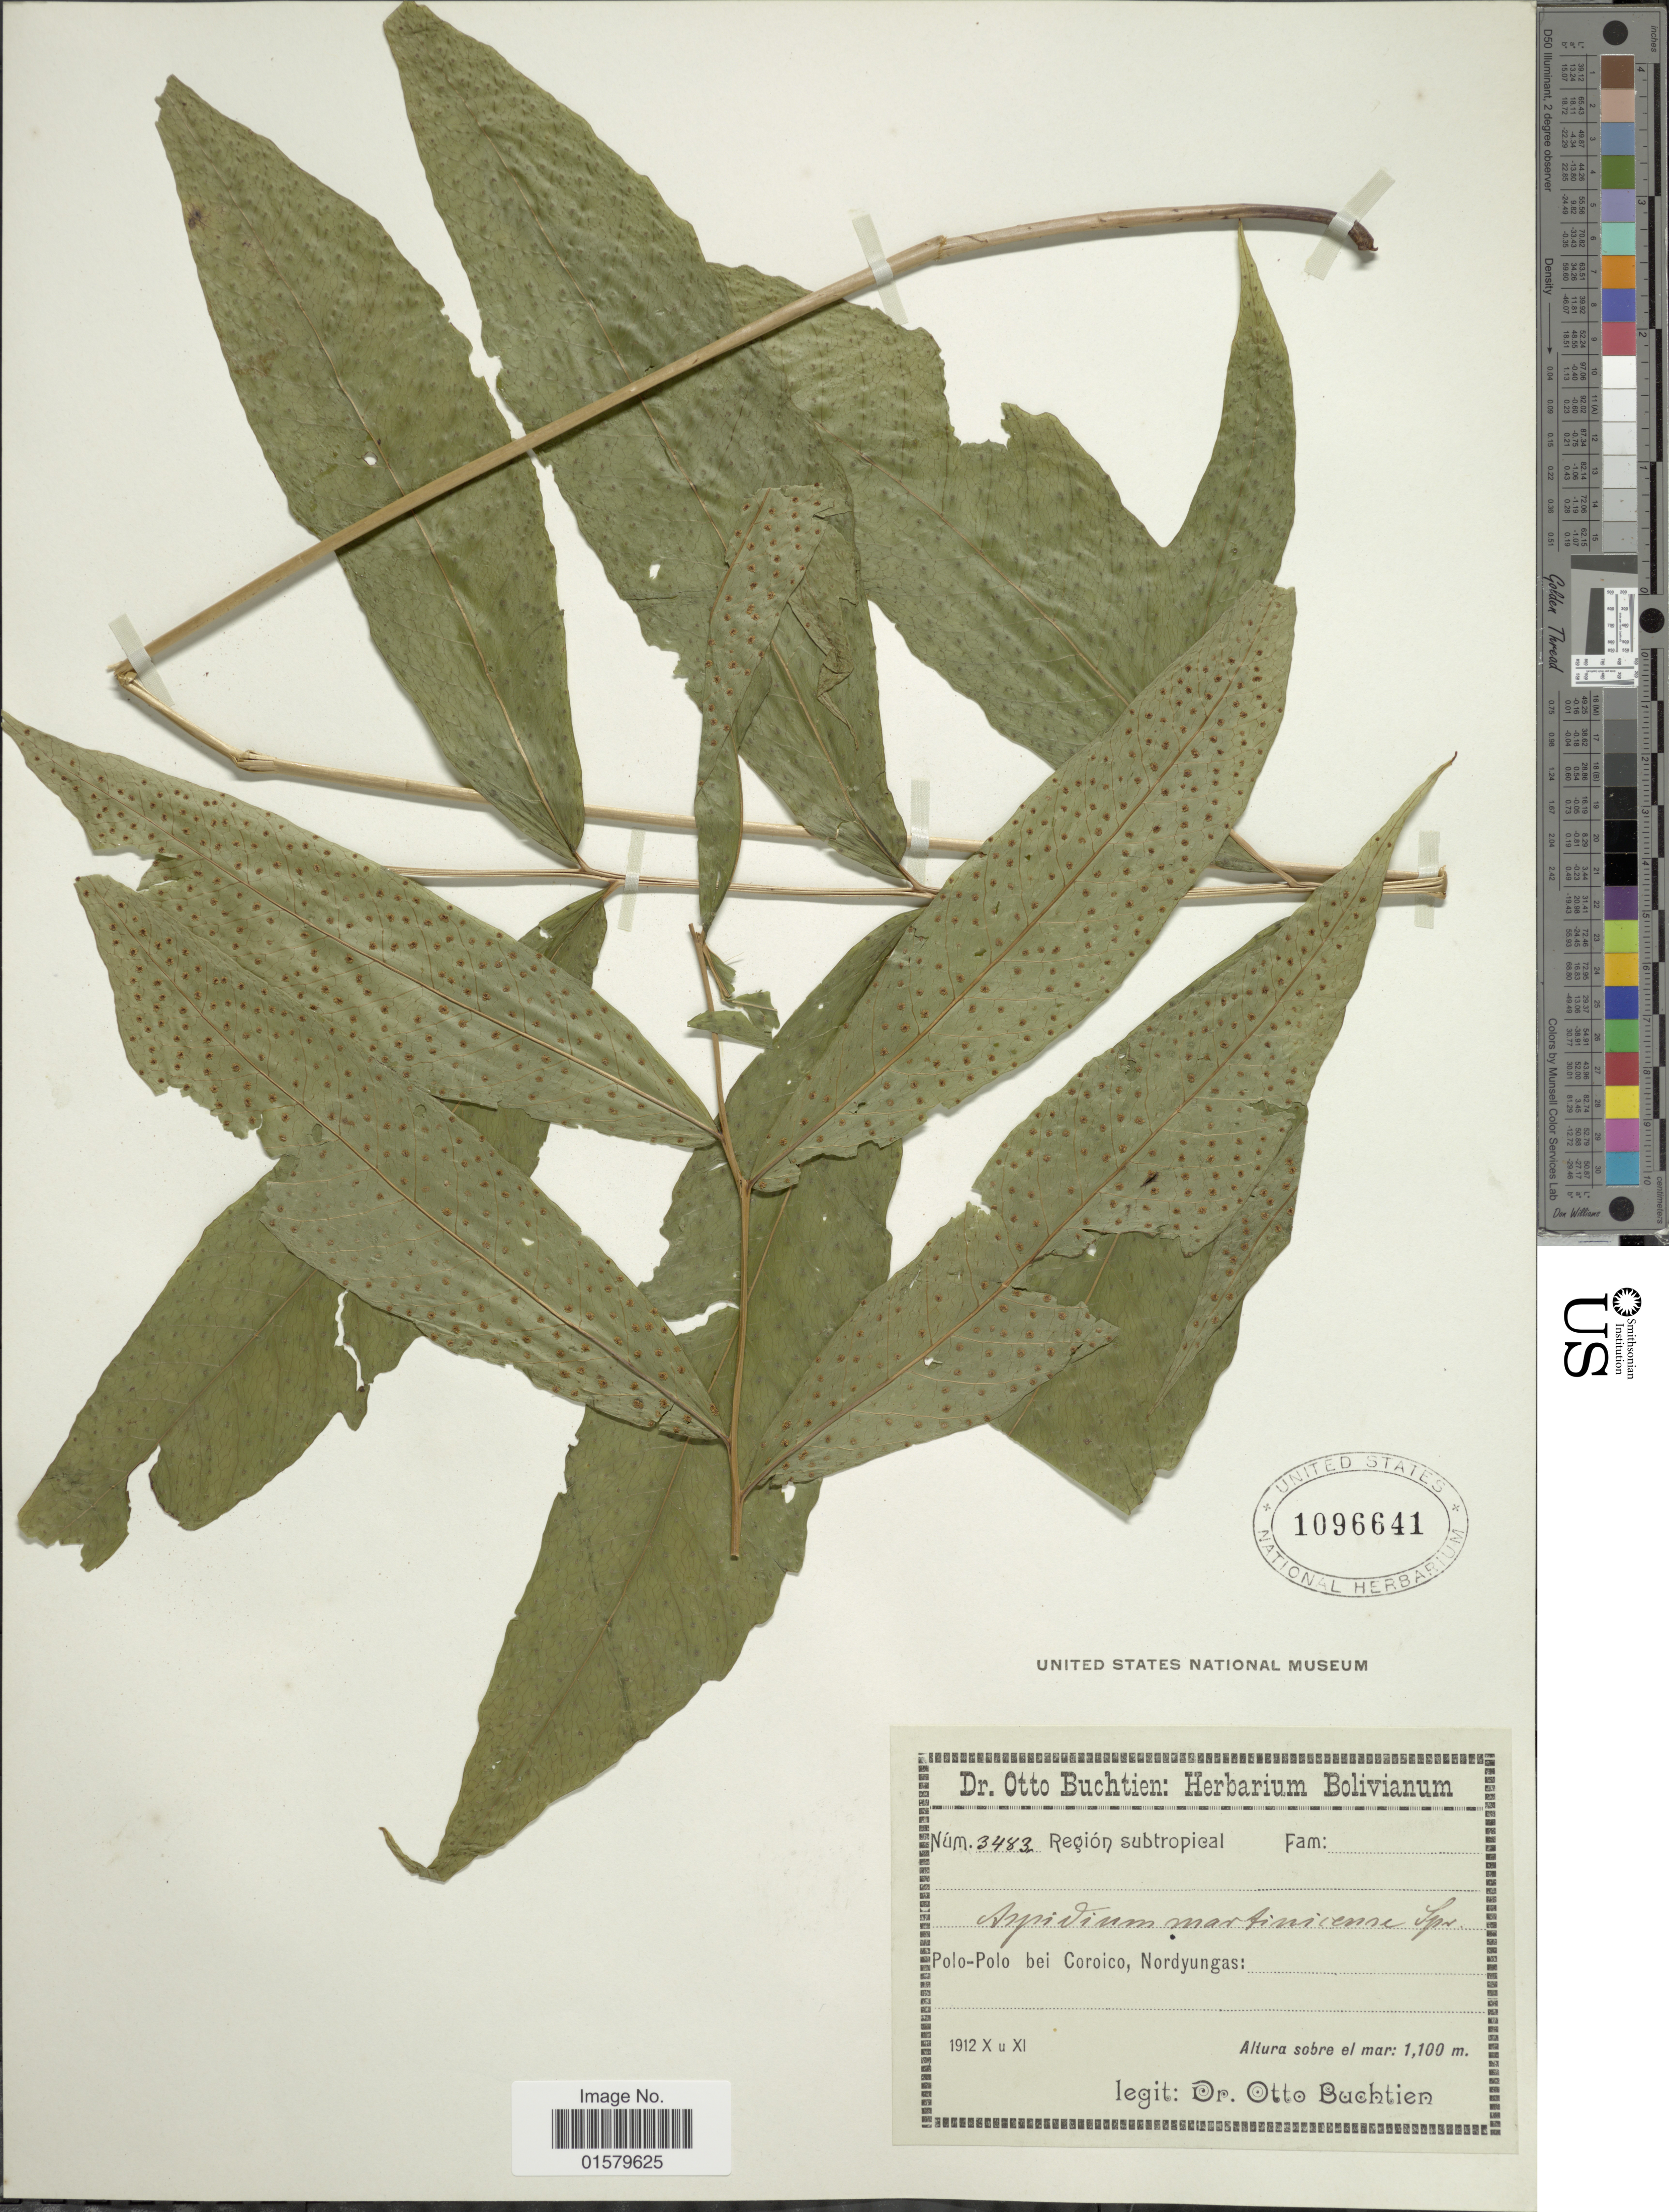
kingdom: Plantae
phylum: Tracheophyta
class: Polypodiopsida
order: Polypodiales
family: Tectariaceae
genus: Tectaria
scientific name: Tectaria incisa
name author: Cav.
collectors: O. Buchtien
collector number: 3483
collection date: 1912-10/1912-11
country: Bolivia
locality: Polo - Polo bei Coroico, Nordyungas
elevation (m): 1100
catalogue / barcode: US 1096641